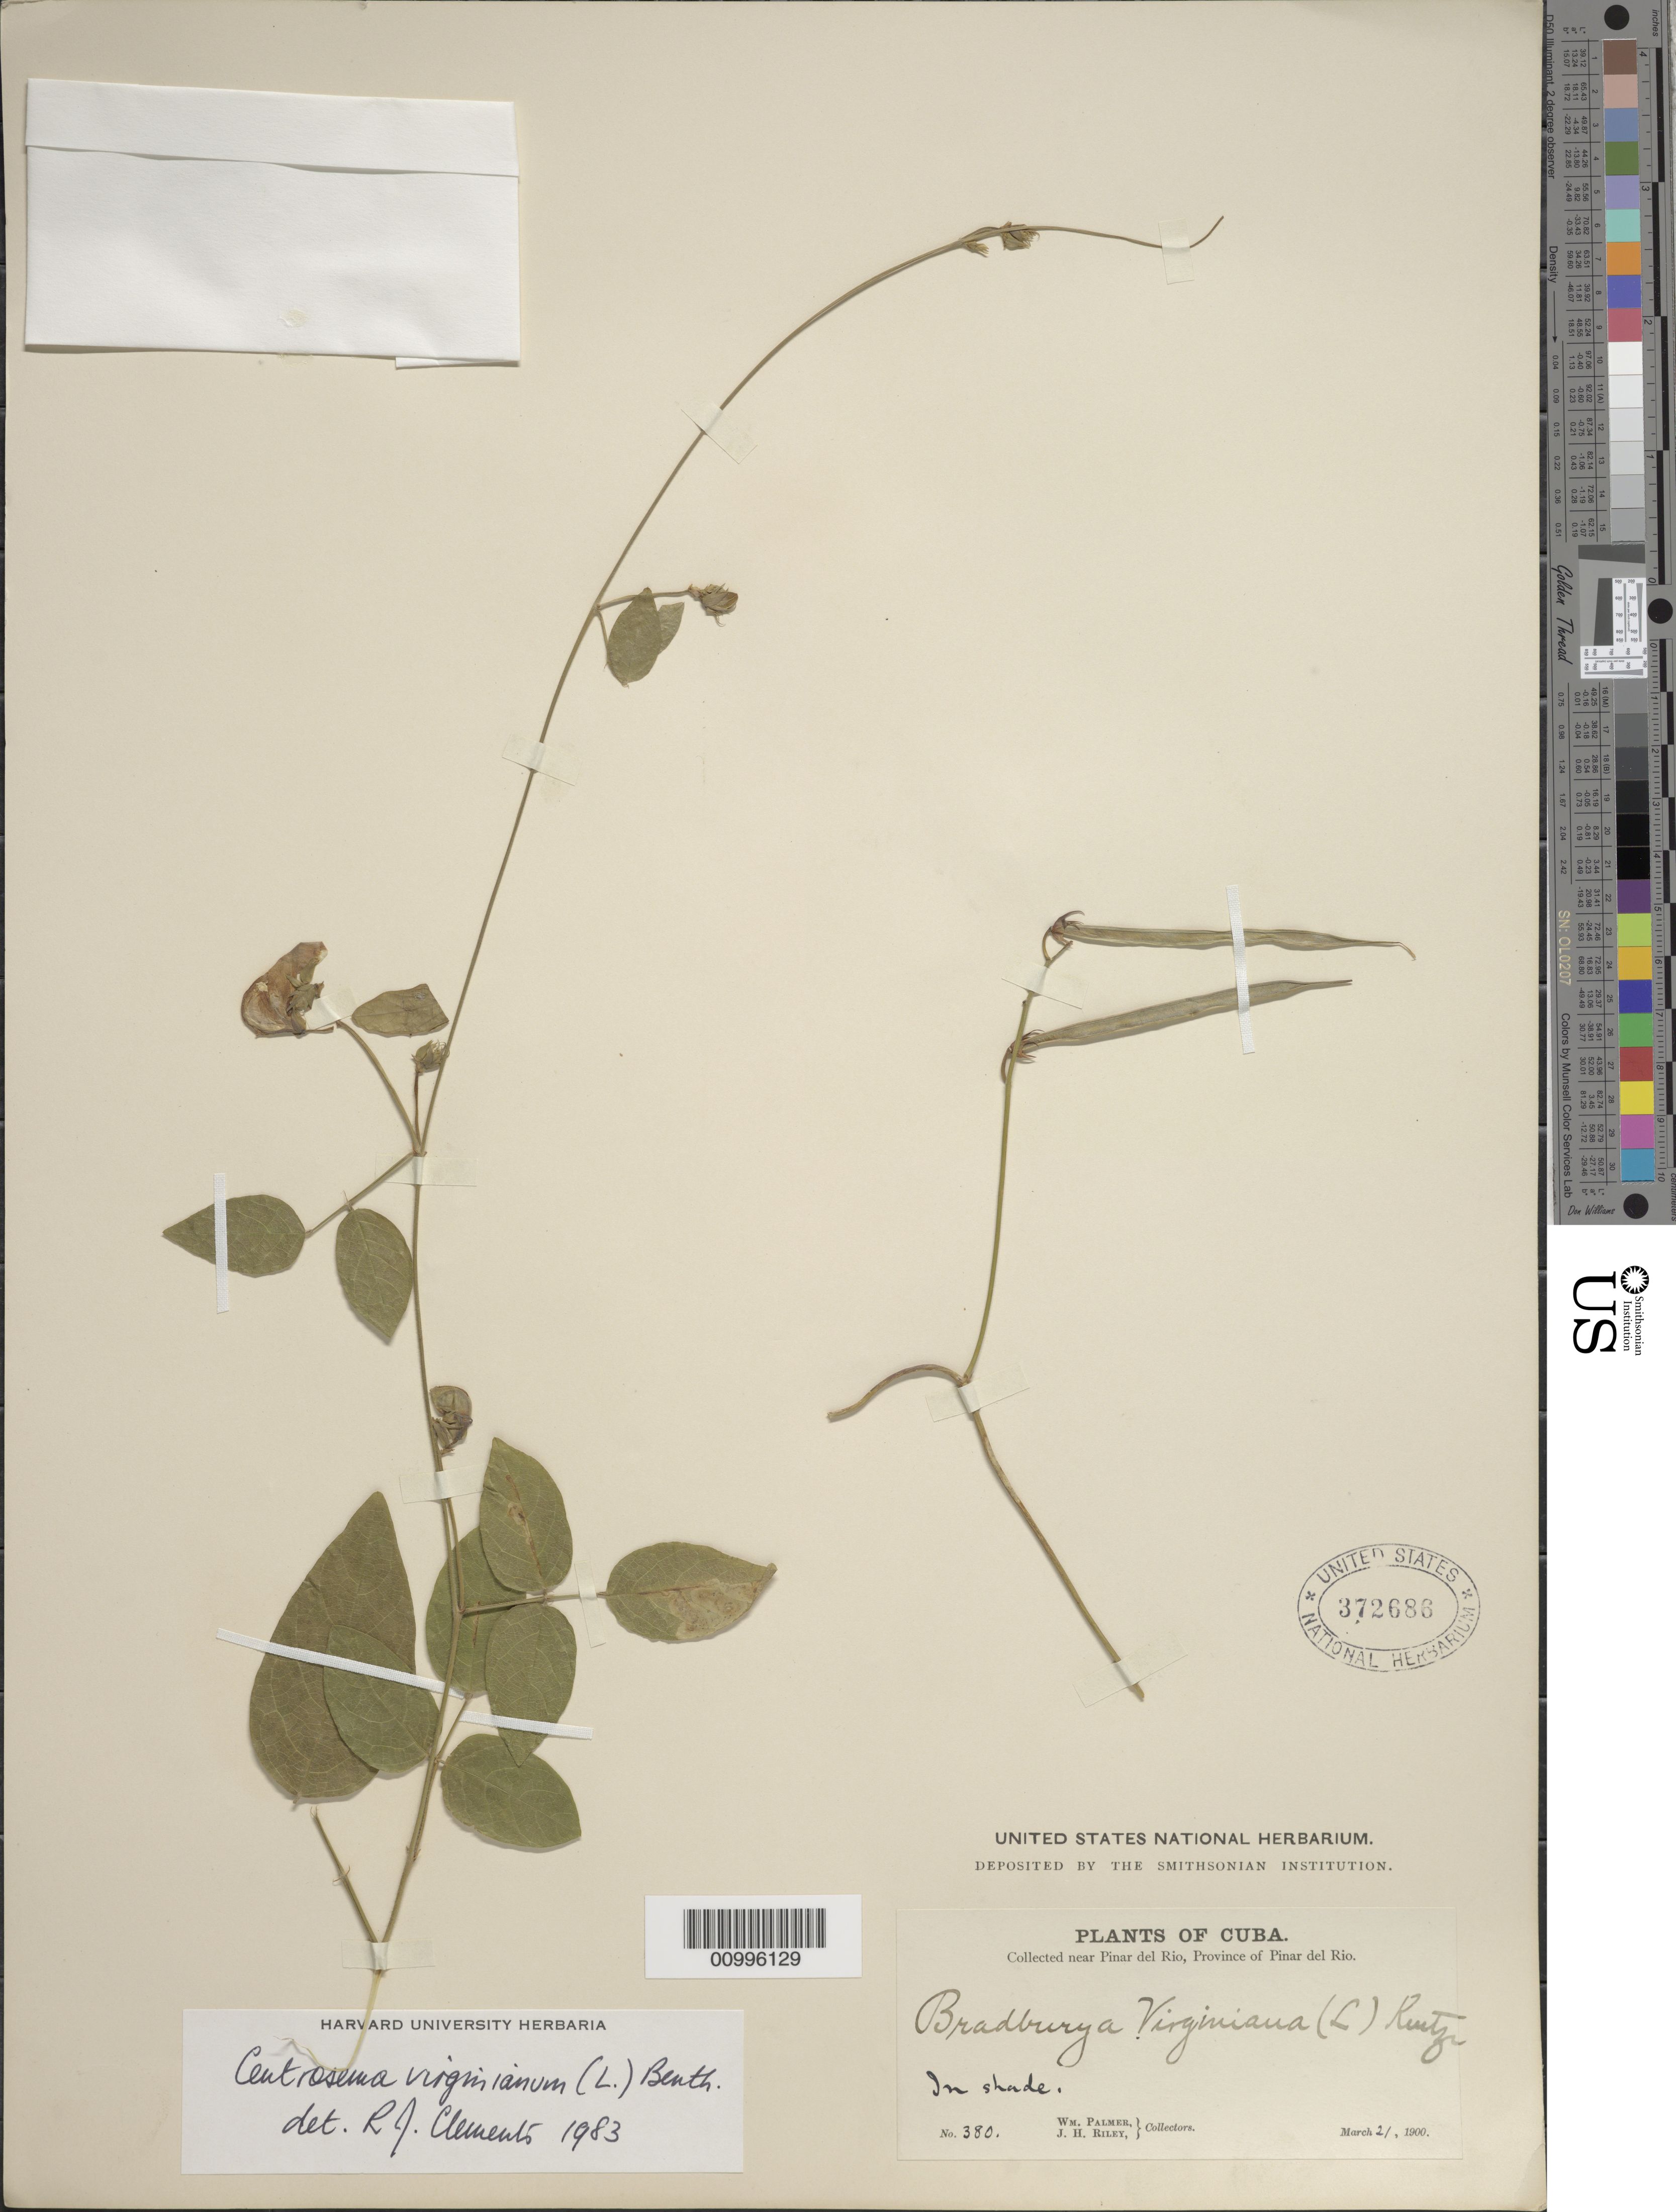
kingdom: Plantae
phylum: Tracheophyta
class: Magnoliopsida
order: Fabales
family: Fabaceae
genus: Centrosema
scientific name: Centrosema virginianum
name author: (L.) Benth.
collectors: W. Palmer & J. H. Riley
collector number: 380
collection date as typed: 21 Mar 1900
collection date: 1900-03-21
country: Cuba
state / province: Oriente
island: Cuba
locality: In shade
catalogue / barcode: US 372686